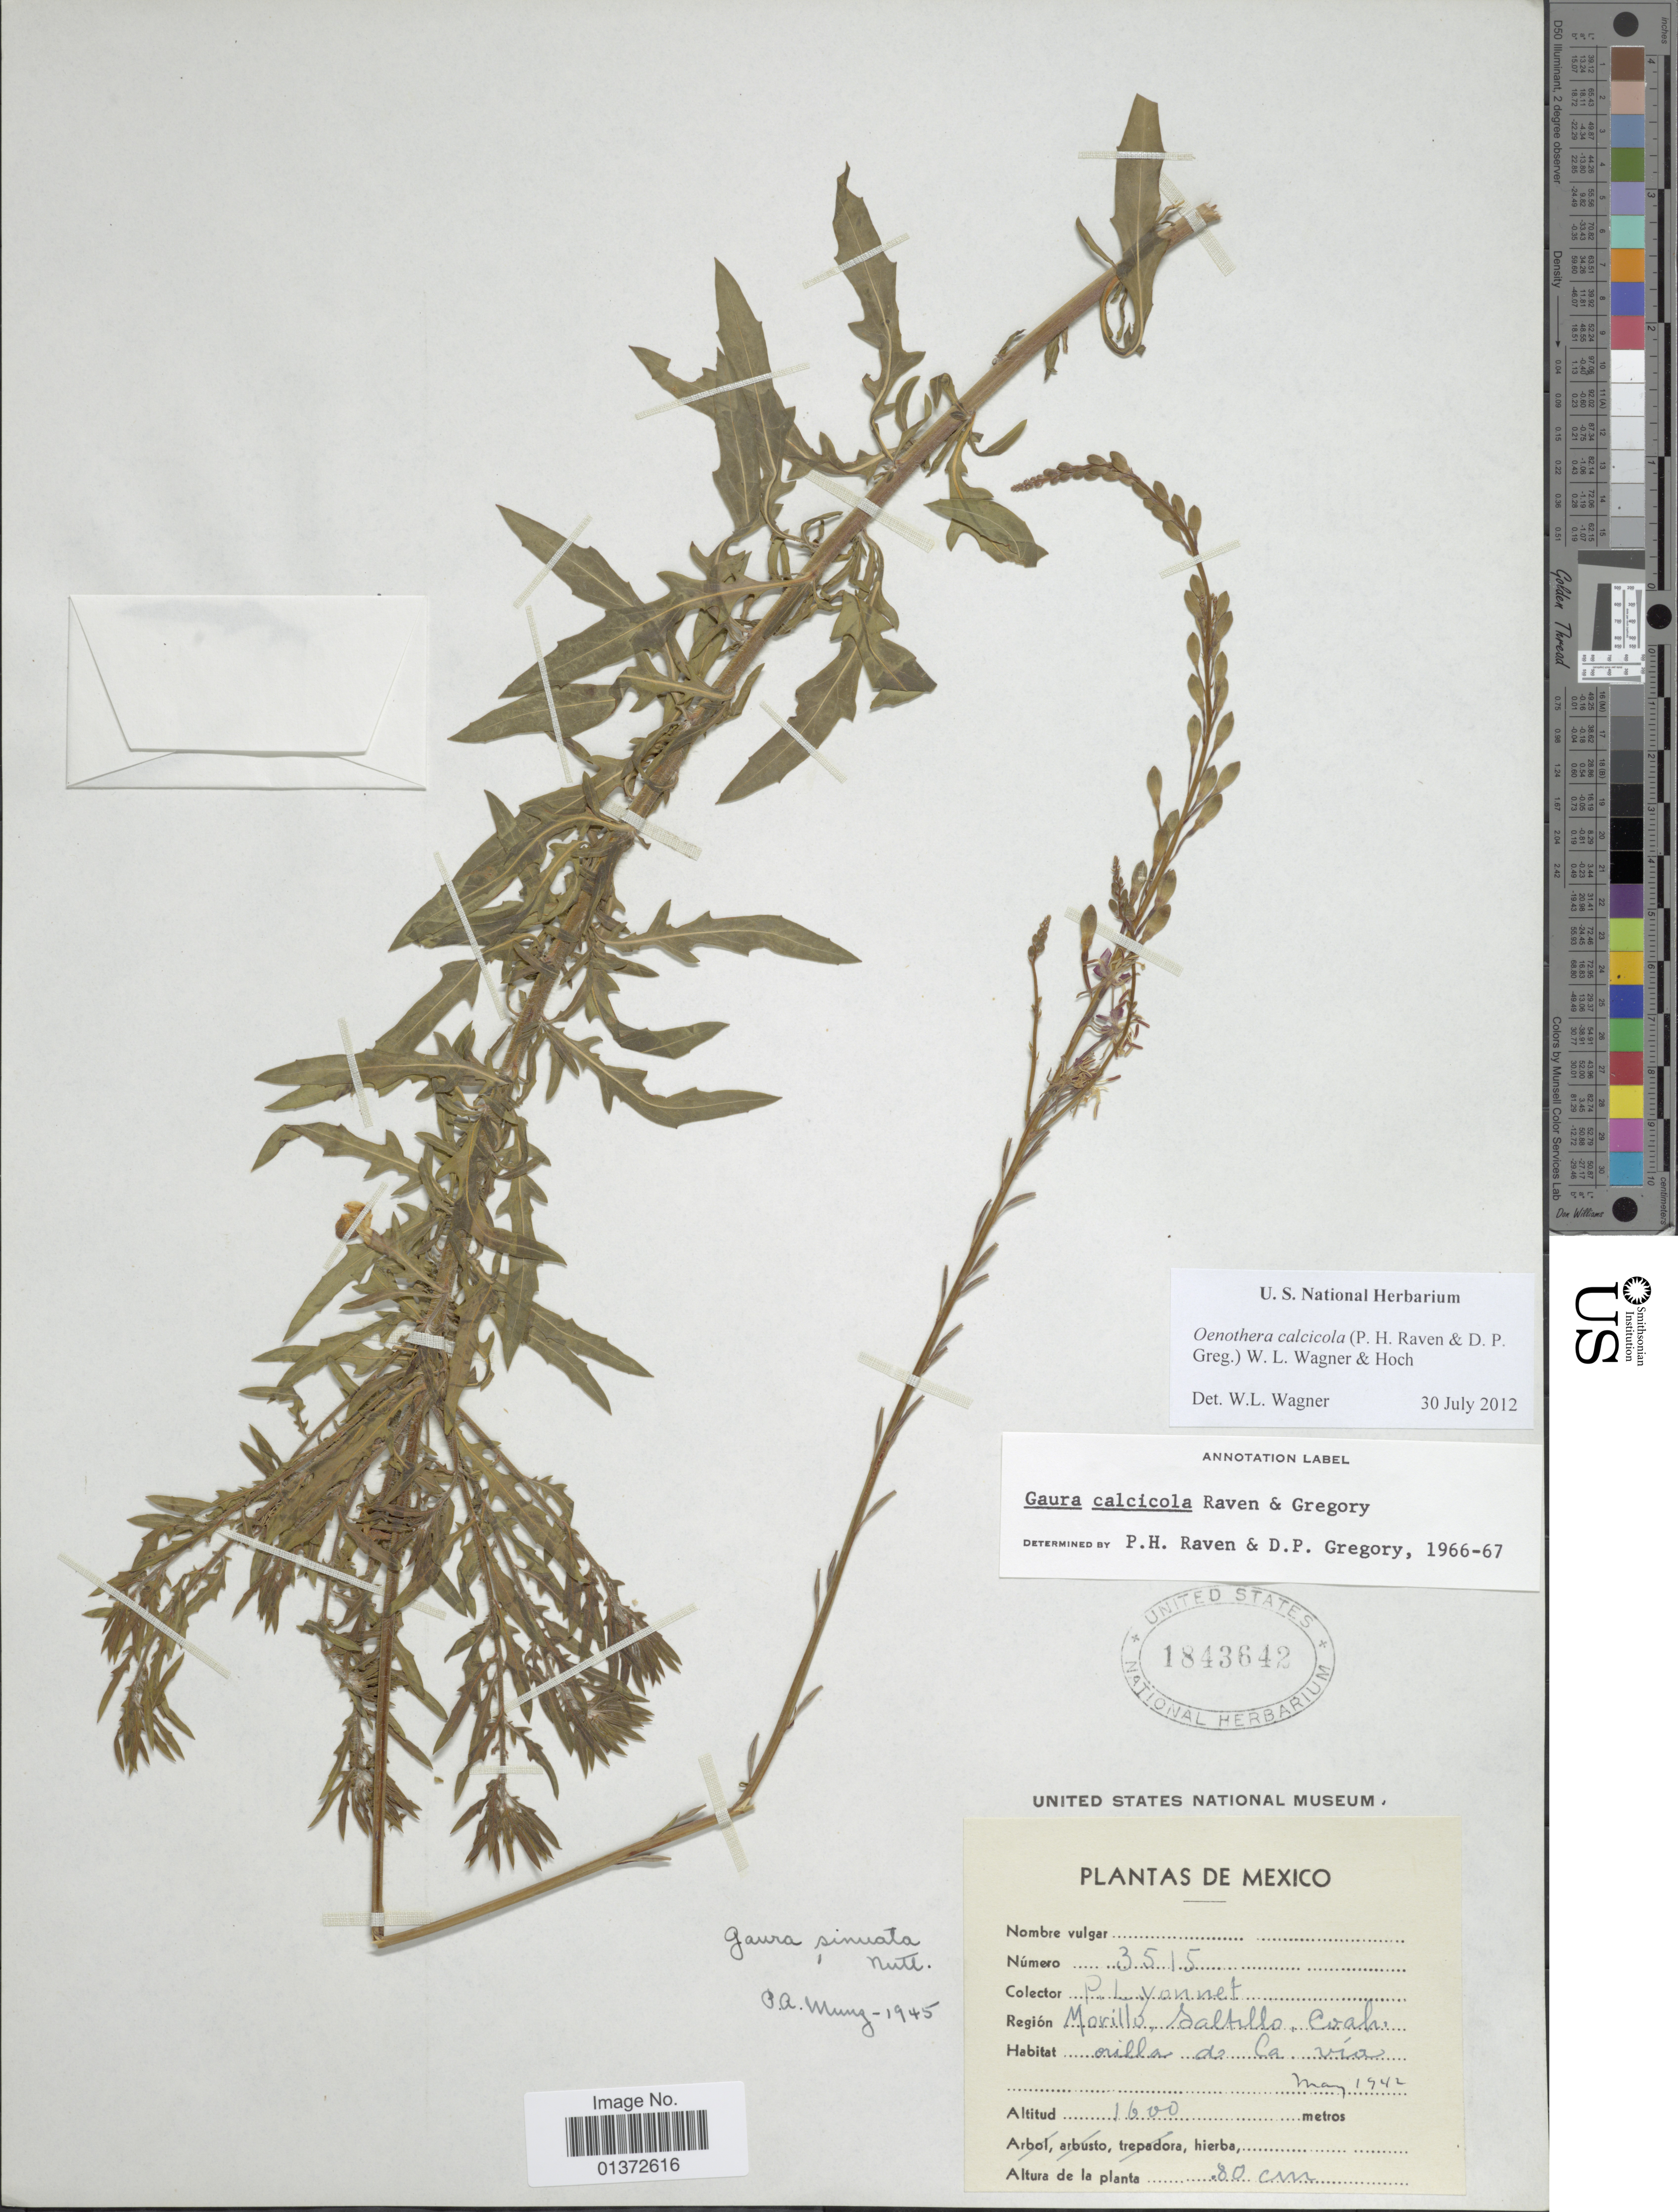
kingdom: Plantae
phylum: Tracheophyta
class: Magnoliopsida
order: Myrtales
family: Onagraceae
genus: Oenothera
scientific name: Oenothera calcicola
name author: (P.H. Raven & D.P. Greg.) W.L. Wagner & Hoch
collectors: P. Lyonnet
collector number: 3515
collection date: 1942-05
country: Mexico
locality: Morillo, Saltillo, Coah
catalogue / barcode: US 1843642